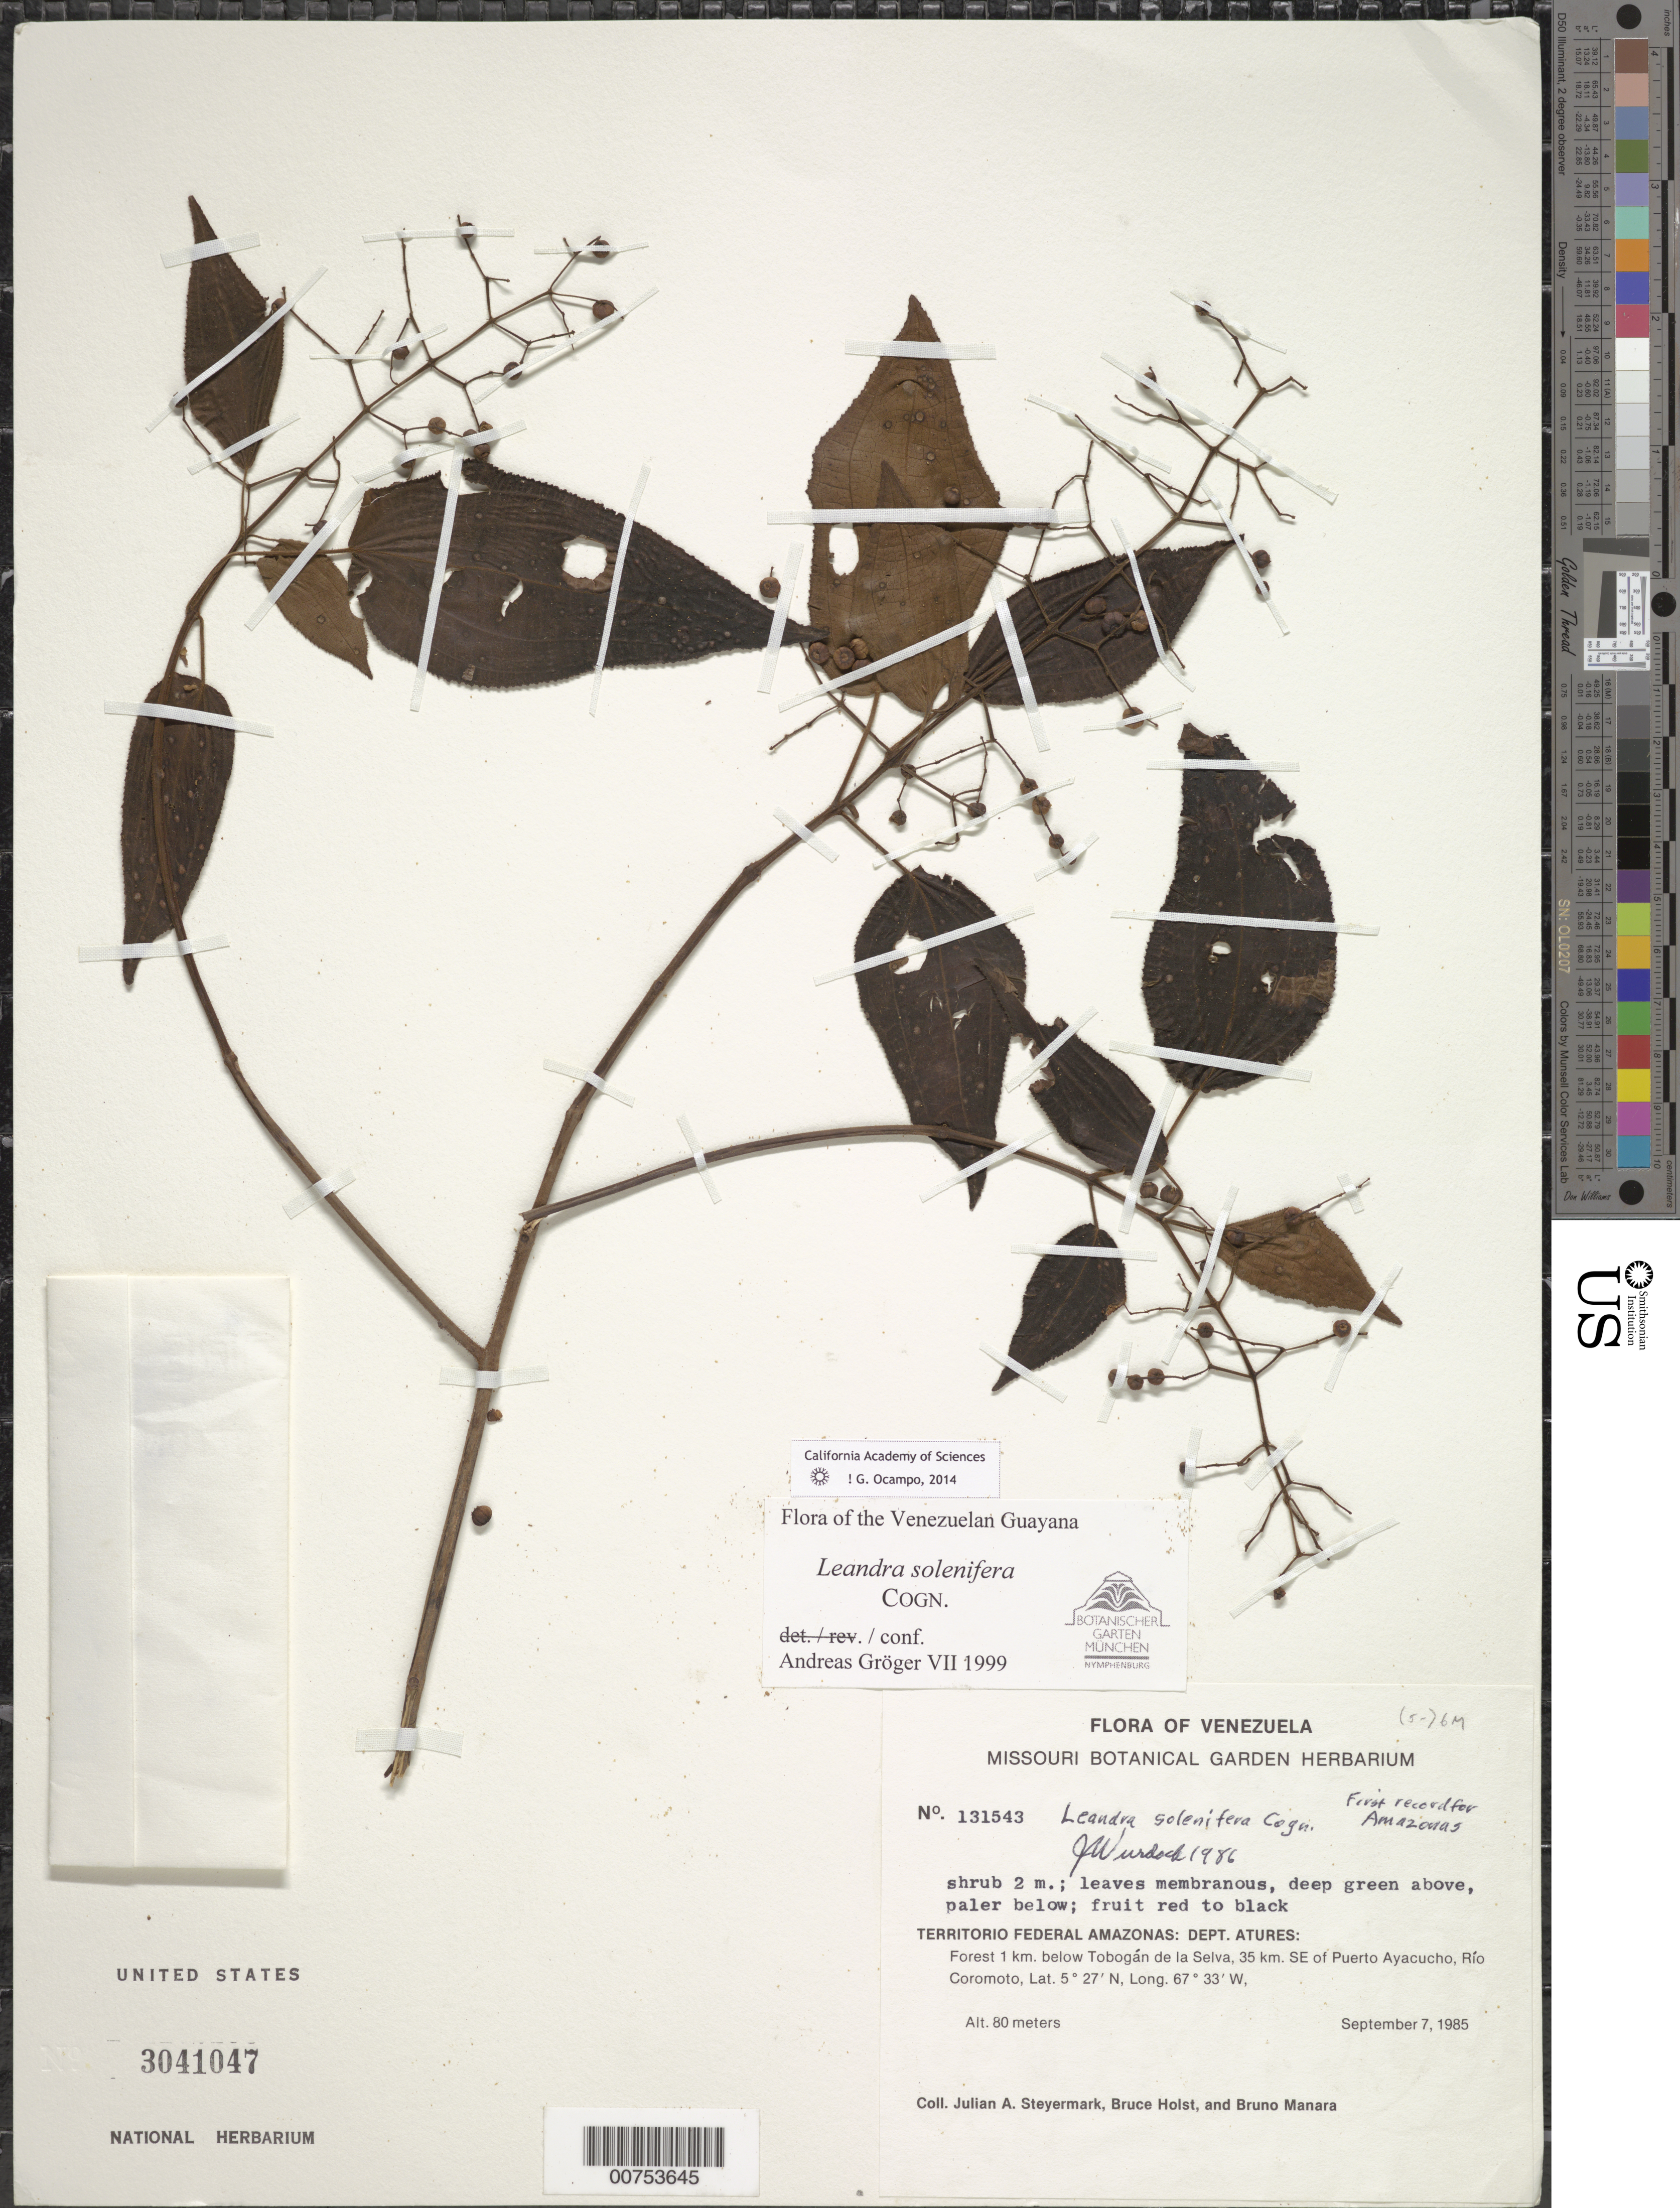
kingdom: Plantae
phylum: Tracheophyta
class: Magnoliopsida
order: Myrtales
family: Melastomataceae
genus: Leandra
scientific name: Leandra solenifera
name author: Cogn.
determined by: Gröger, A.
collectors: J. Steyermark, B. Holst & B. Manara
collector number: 131543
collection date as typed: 7-Sep-85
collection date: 1985-09-07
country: Venezuela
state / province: Amazonas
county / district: Atures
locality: Tobogan de la Selva, Río Coromoto, 35 km SE Puerto Ayacucho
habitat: Forest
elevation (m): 80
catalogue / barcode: US 3041047